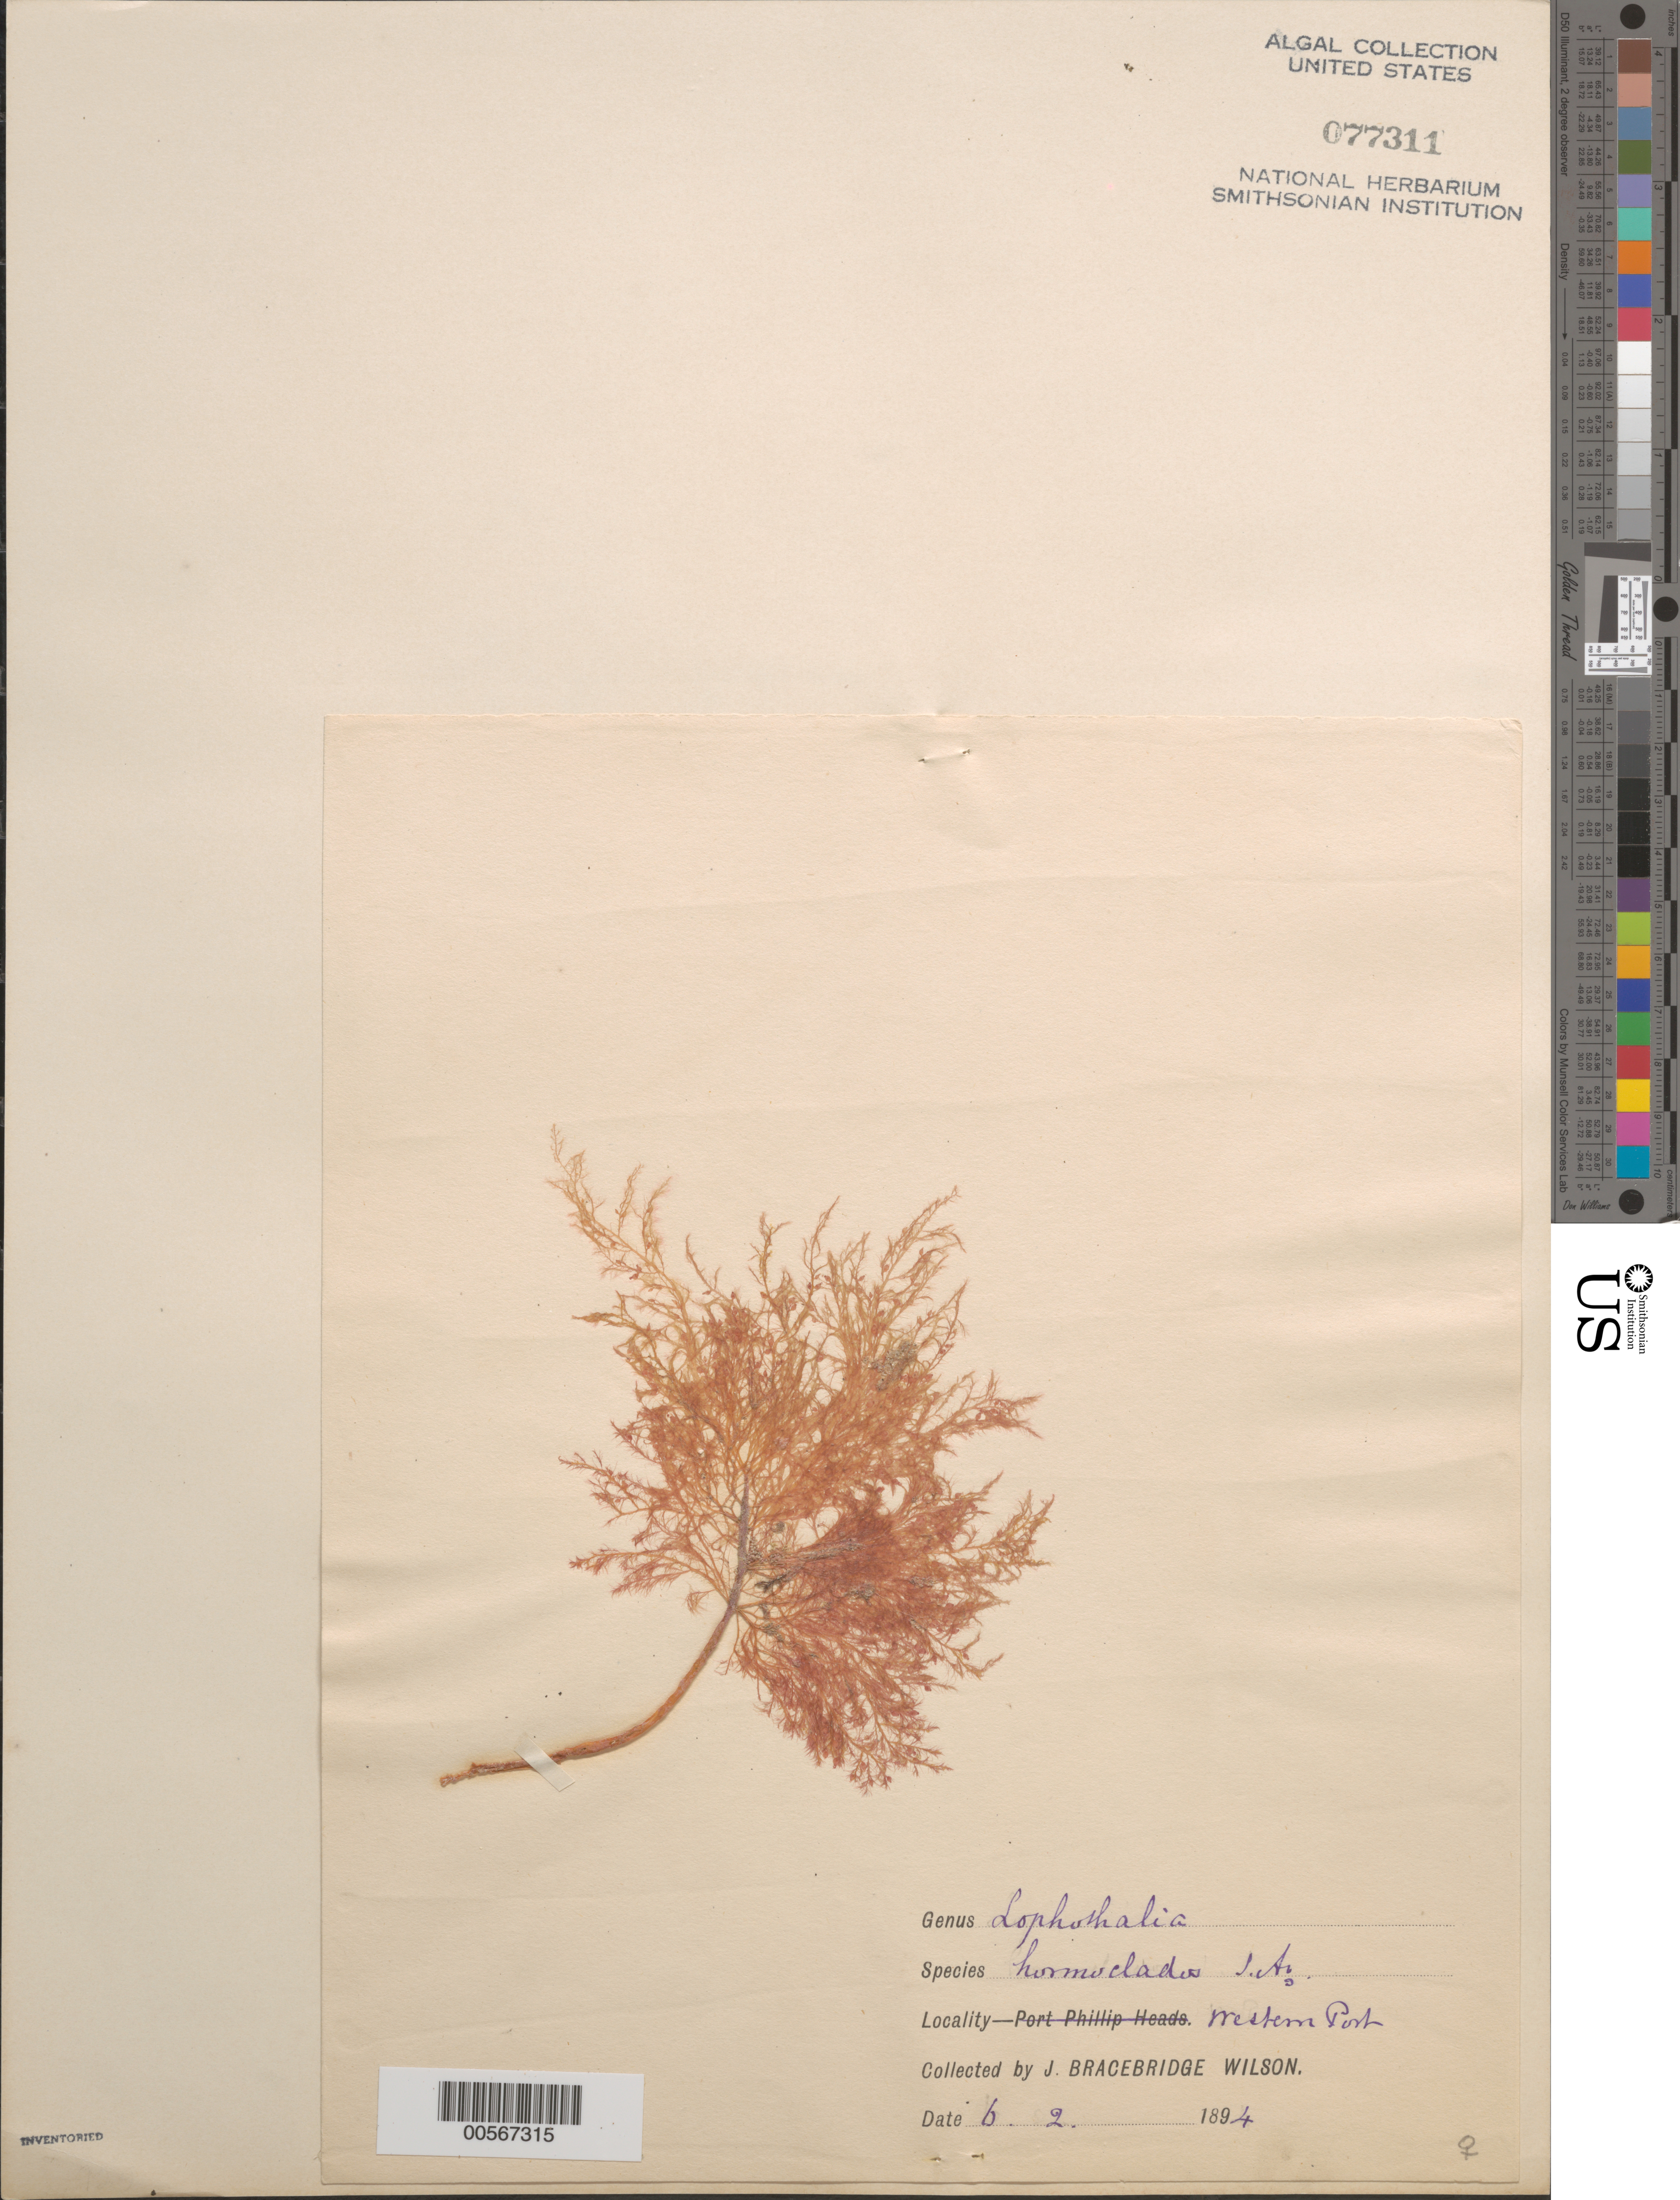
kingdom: Plantae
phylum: Rhodophyta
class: Florideophyceae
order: Ceramiales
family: Rhodomelaceae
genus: Lophothalia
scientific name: Lophothalia hormoclados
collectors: J. B. Wilson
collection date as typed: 06 Feb 1894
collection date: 1894-02-06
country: Australia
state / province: Victoria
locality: Western Port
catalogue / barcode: US 77311